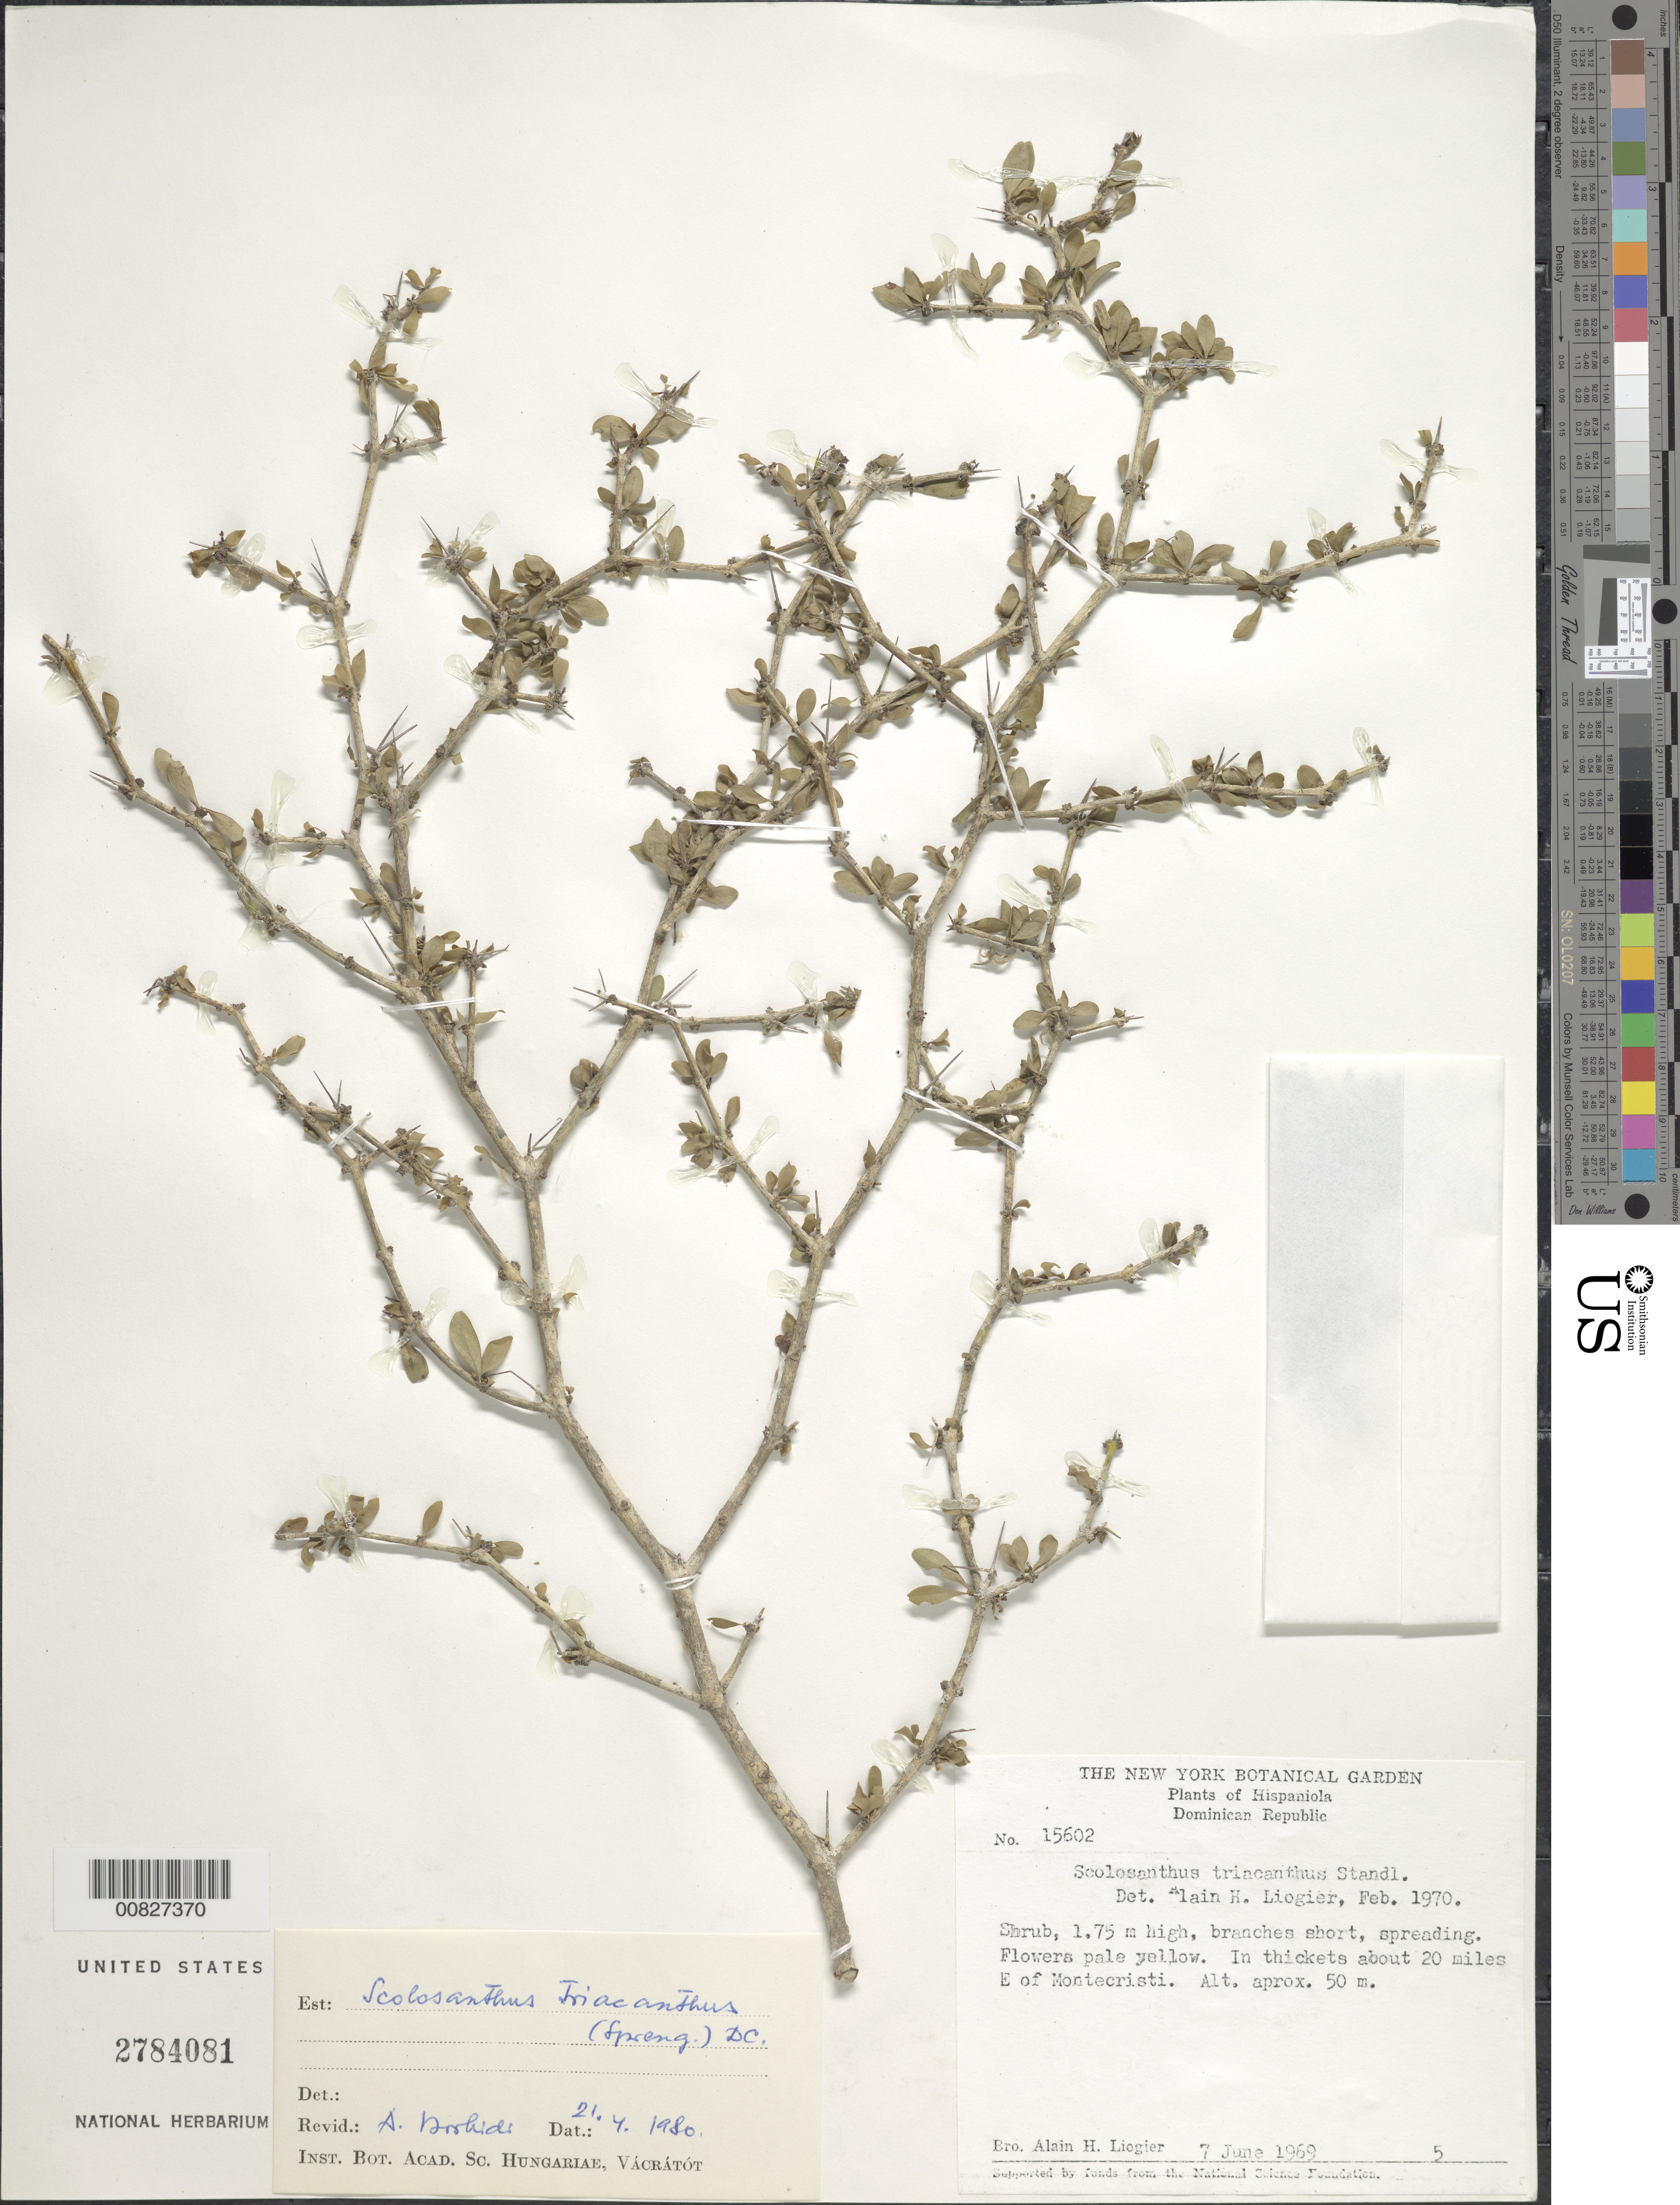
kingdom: Plantae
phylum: Tracheophyta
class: Magnoliopsida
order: Gentianales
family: Rubiaceae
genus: Scolosanthus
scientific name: Scolosanthus triacanthus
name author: (Spreng.) DC.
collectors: A. H. Liogier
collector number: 15602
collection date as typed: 07 Jun 1969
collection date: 1969-06-07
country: Dominican Republic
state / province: Monte Cristi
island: Hispaniola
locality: About 20 miles E of Montecristi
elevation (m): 50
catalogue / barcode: US 2784081